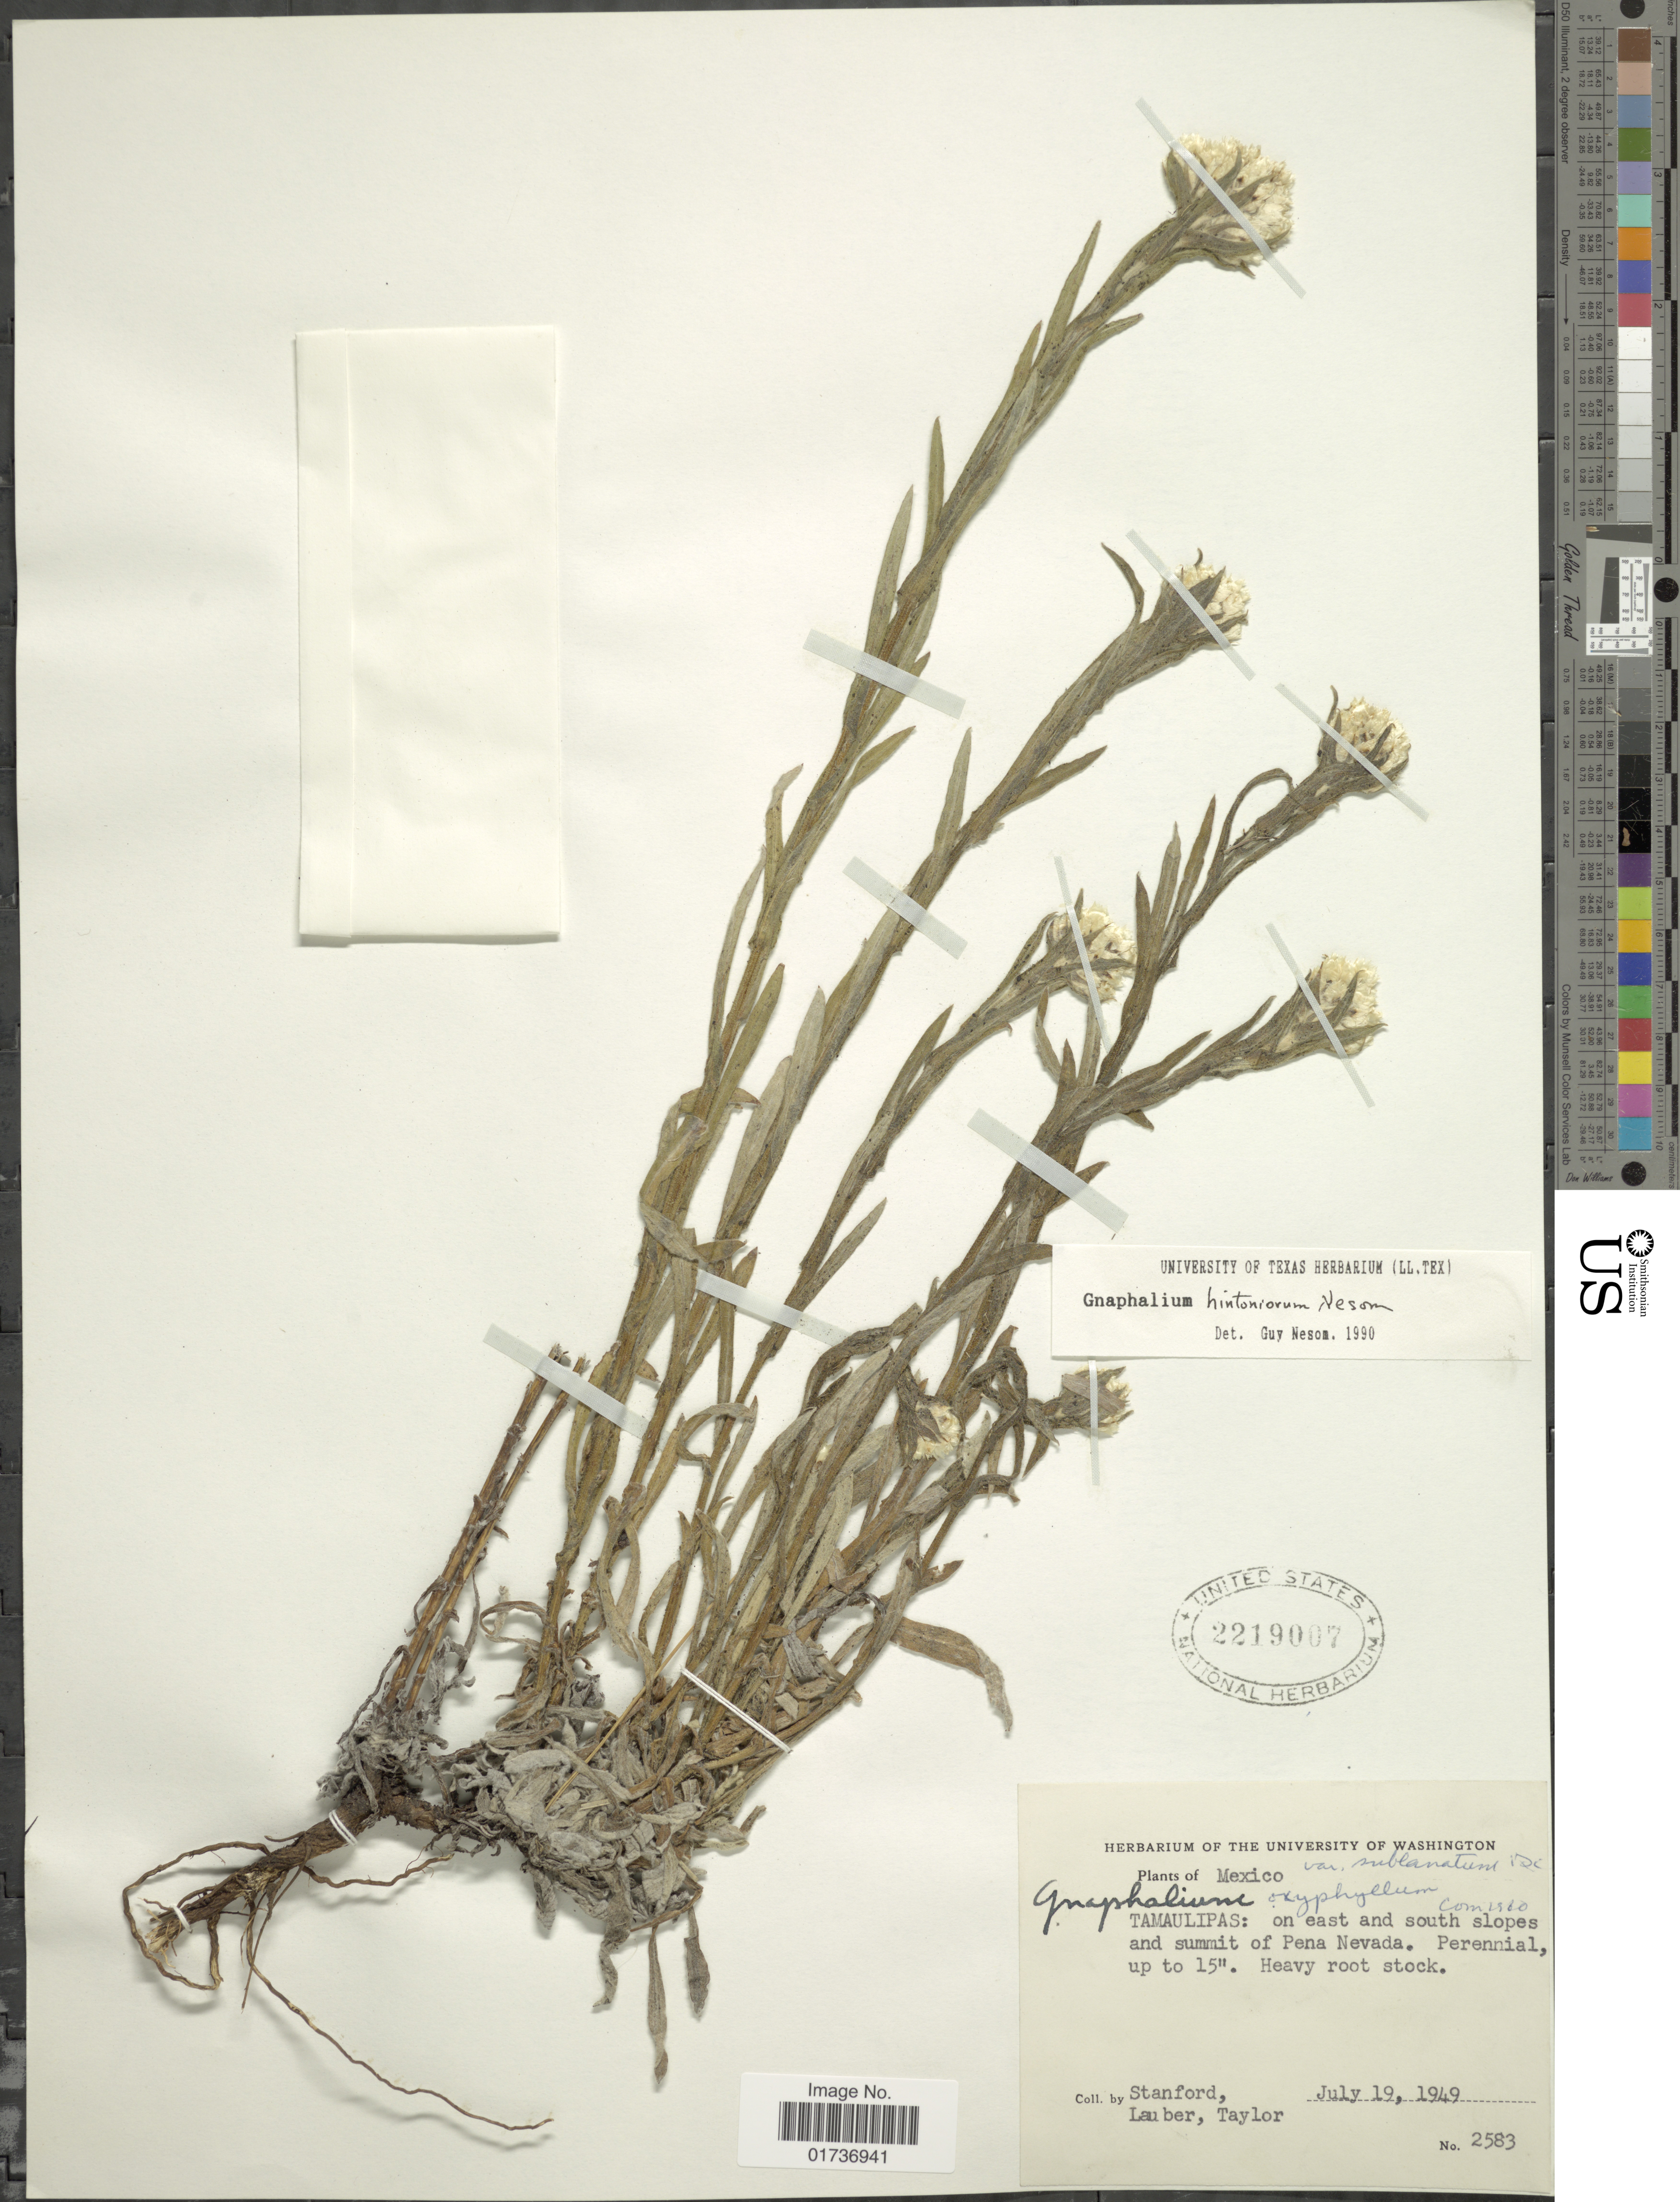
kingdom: Plantae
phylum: Tracheophyta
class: Magnoliopsida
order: Asterales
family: Asteraceae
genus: Gnaphalium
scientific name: Gnaphalium hintoniorum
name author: G.L. Nesom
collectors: -. Stanford, Lauber, -- & -- Taylor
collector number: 2583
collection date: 1949-07-19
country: Mexico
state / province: Tamaulipas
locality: On east and south slopes and summit of pena Nevada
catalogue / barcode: US 2219007